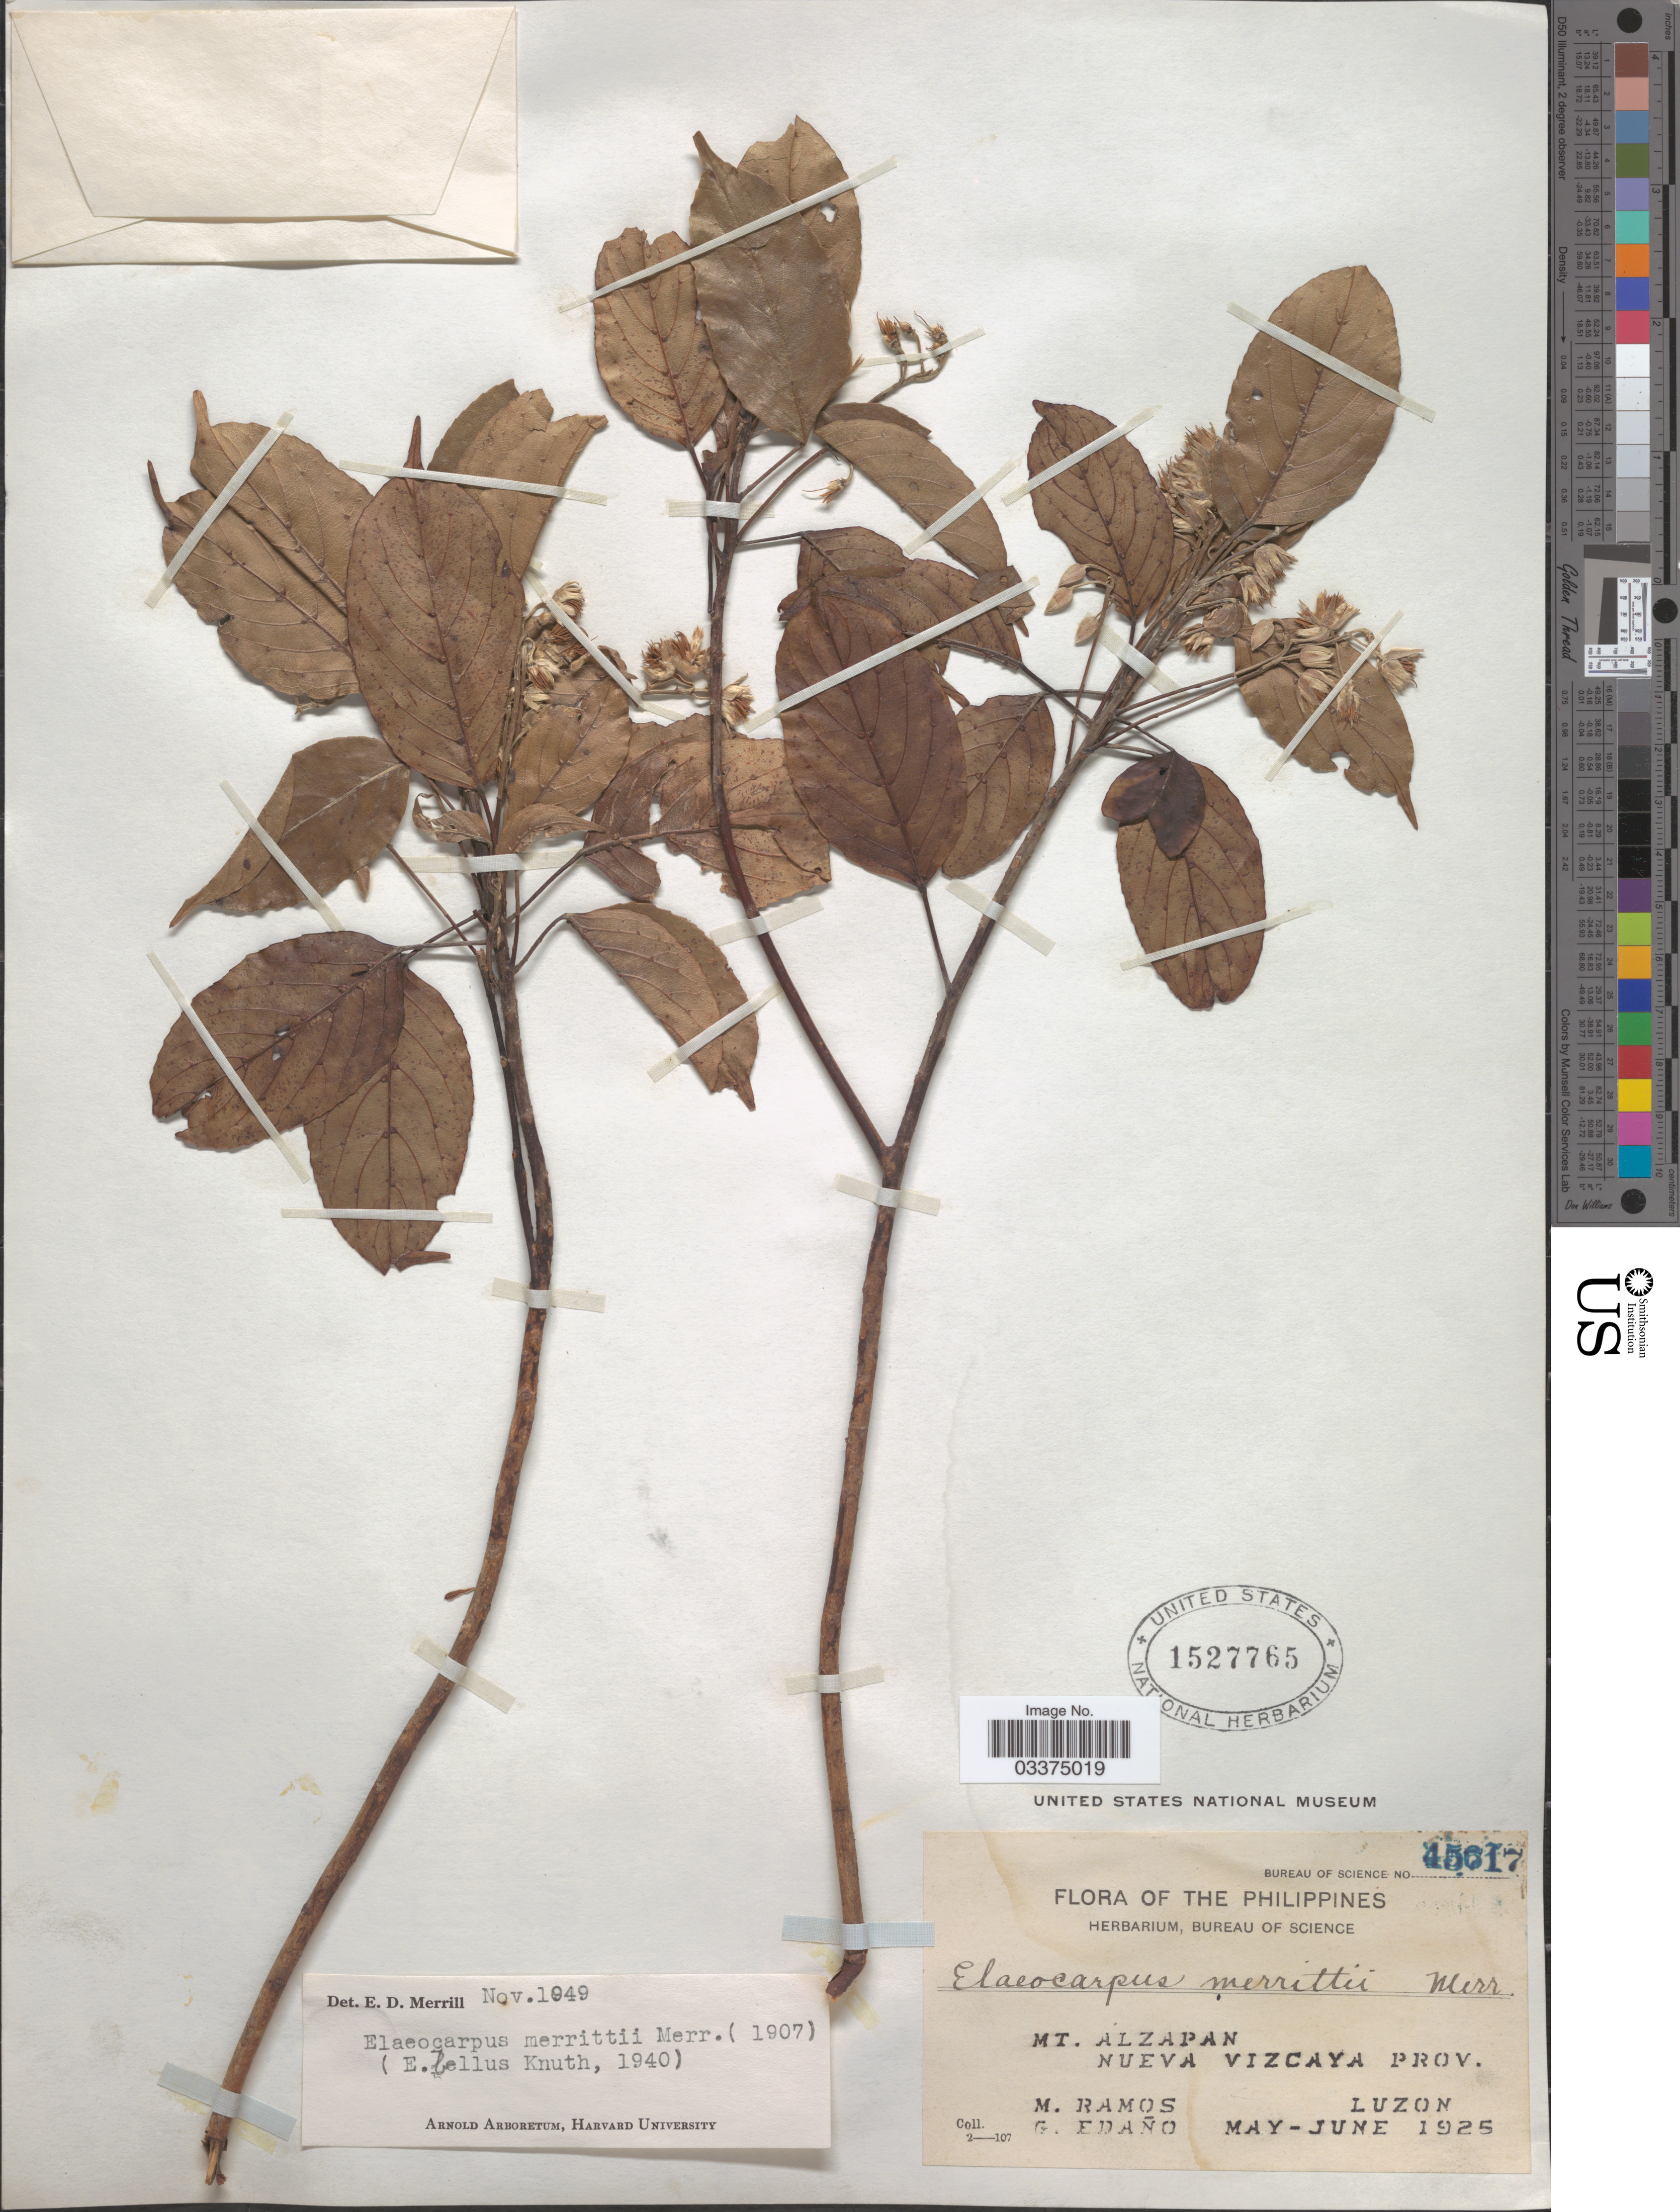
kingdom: Plantae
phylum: Tracheophyta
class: Magnoliopsida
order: Oxalidales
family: Elaeocarpaceae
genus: Elaeocarpus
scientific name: Elaeocarpus merrittii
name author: Merr.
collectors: M. Ramos & G. Edaño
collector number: Bureau of Science 45617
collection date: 1925-05/1925-06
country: Philippines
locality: Mt. Alzapan, Nueva Vizcaya Prov.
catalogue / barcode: US 1527765